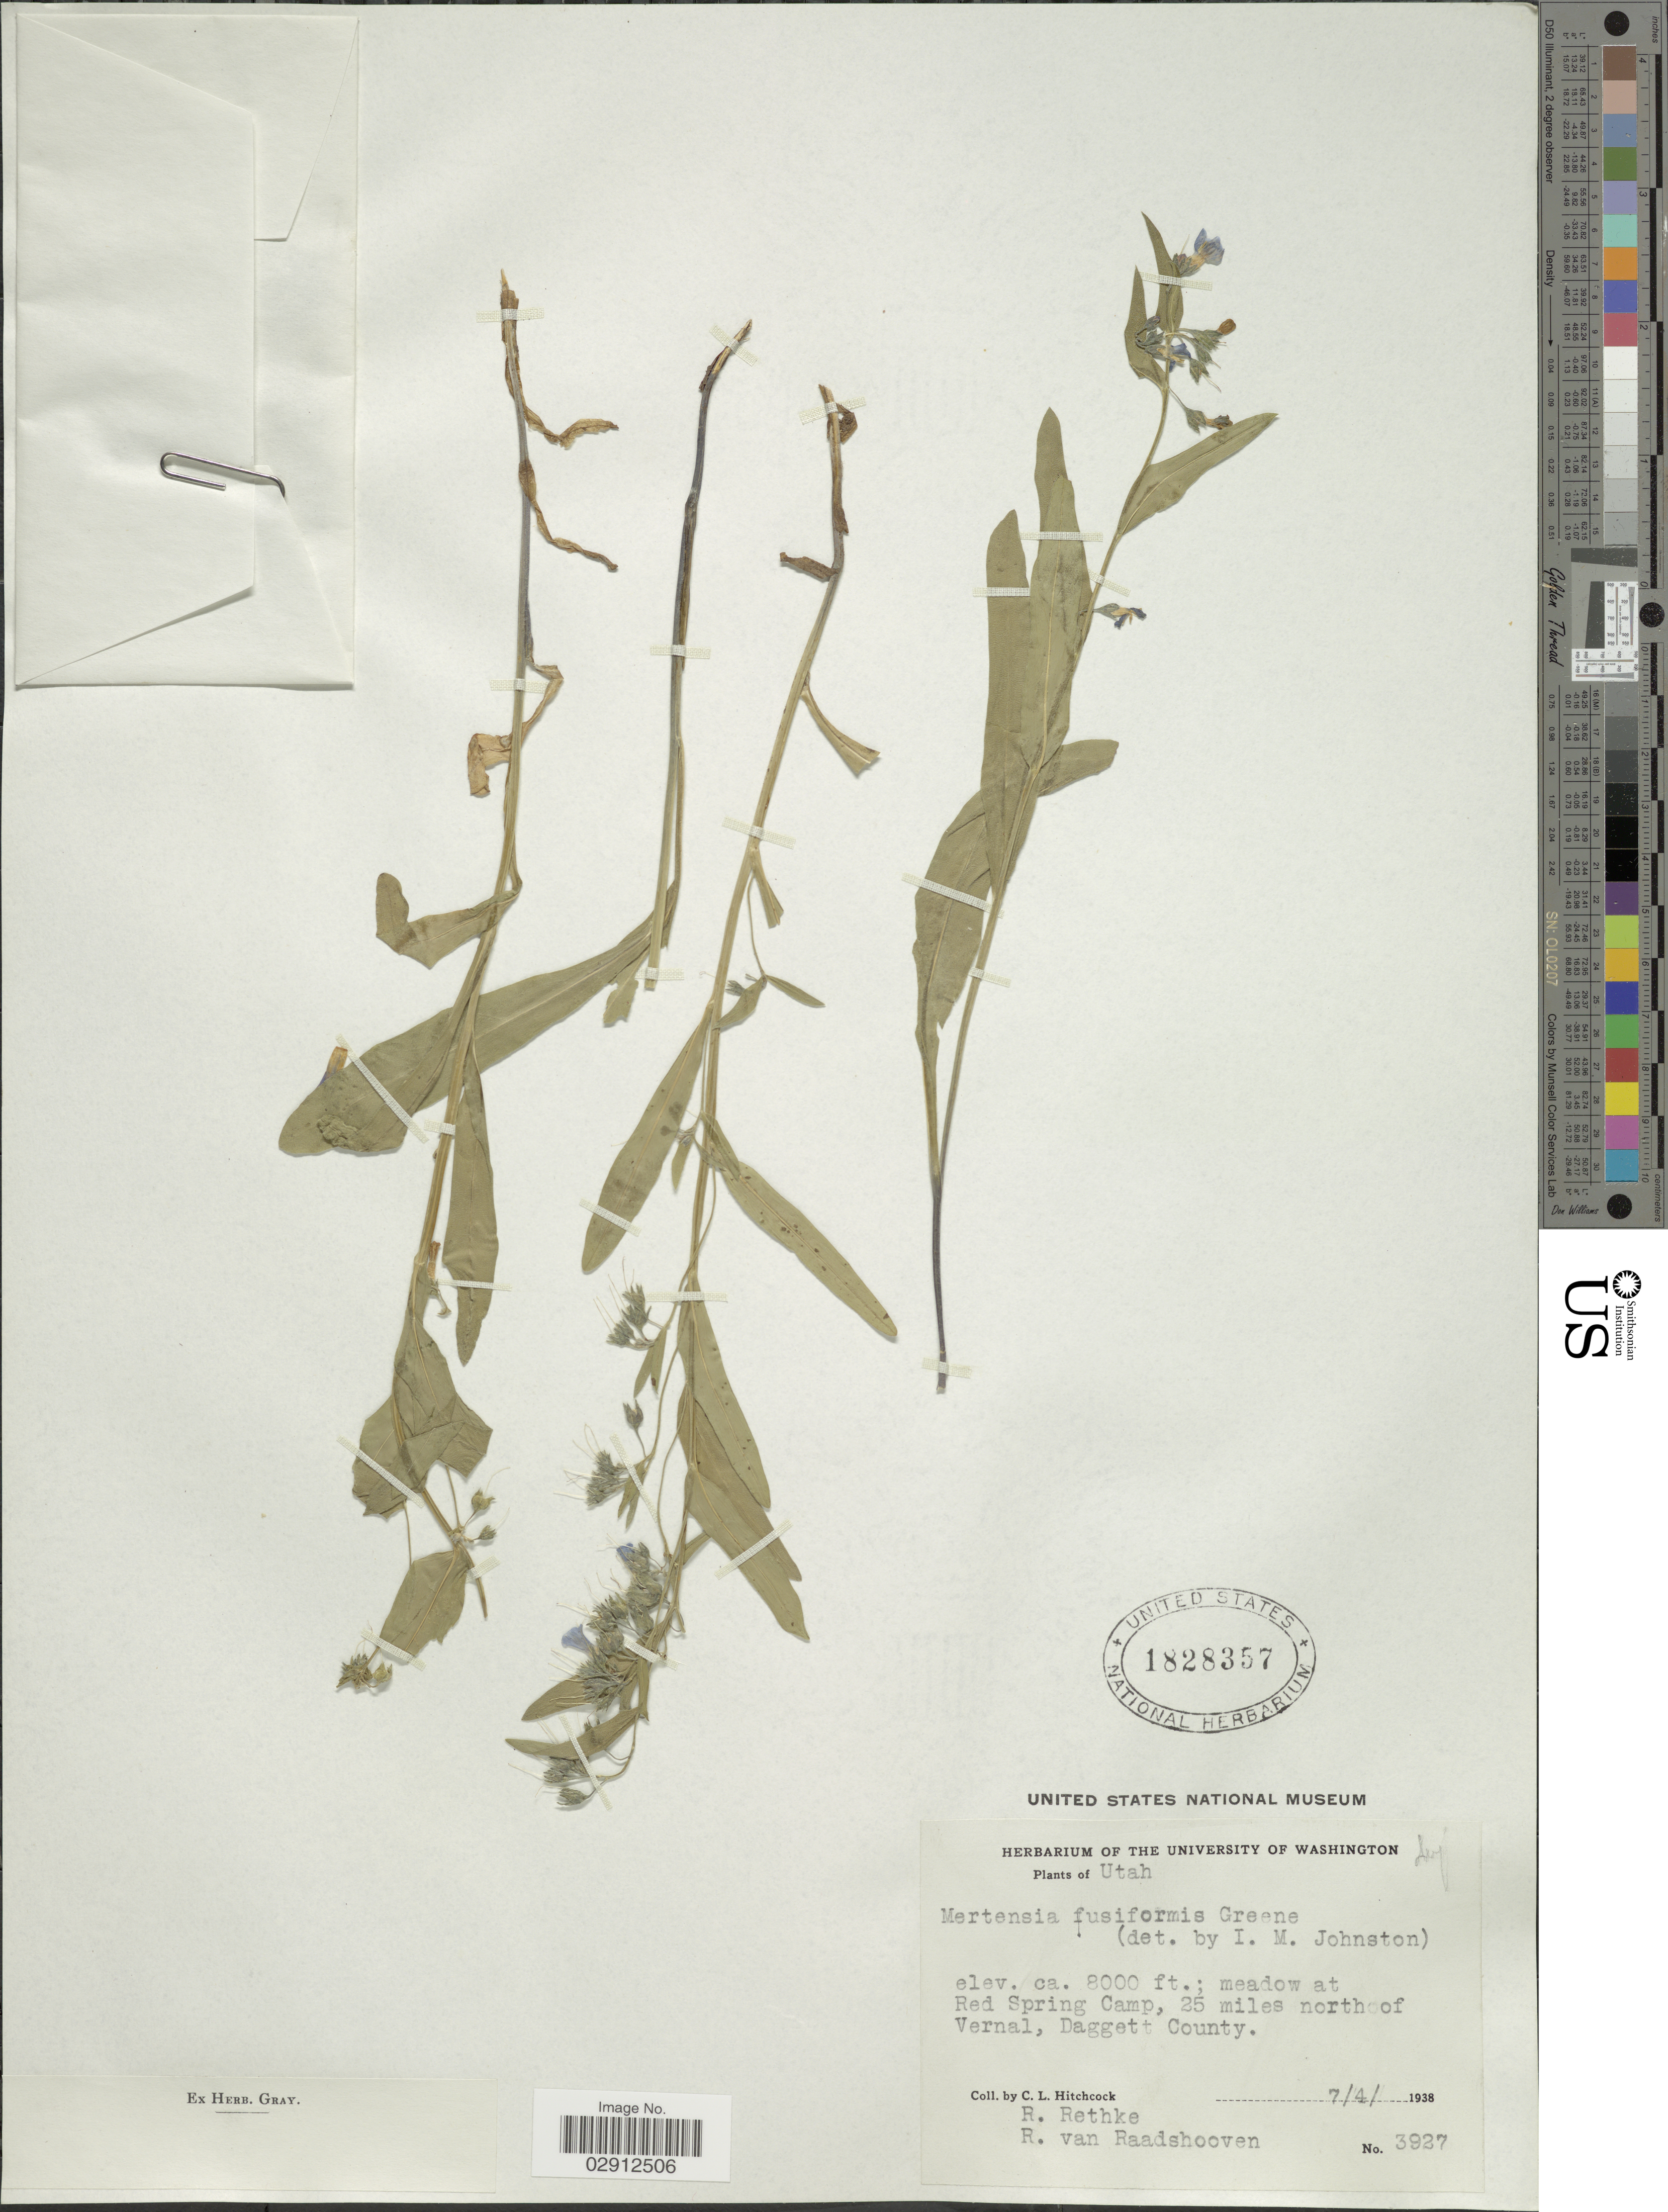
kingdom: Plantae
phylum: Tracheophyta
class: Magnoliopsida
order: Boraginales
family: Boraginaceae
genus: Mertensia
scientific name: Mertensia fusiformis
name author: Greene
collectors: C. L. Hitchcock, R. Rethke & R. Raadshooven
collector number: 3927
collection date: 1938-07-04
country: United States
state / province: Utah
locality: Meadow at Red Spring Camp, 25 miles north of Vernal, Daggett County.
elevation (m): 2438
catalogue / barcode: US 1828357